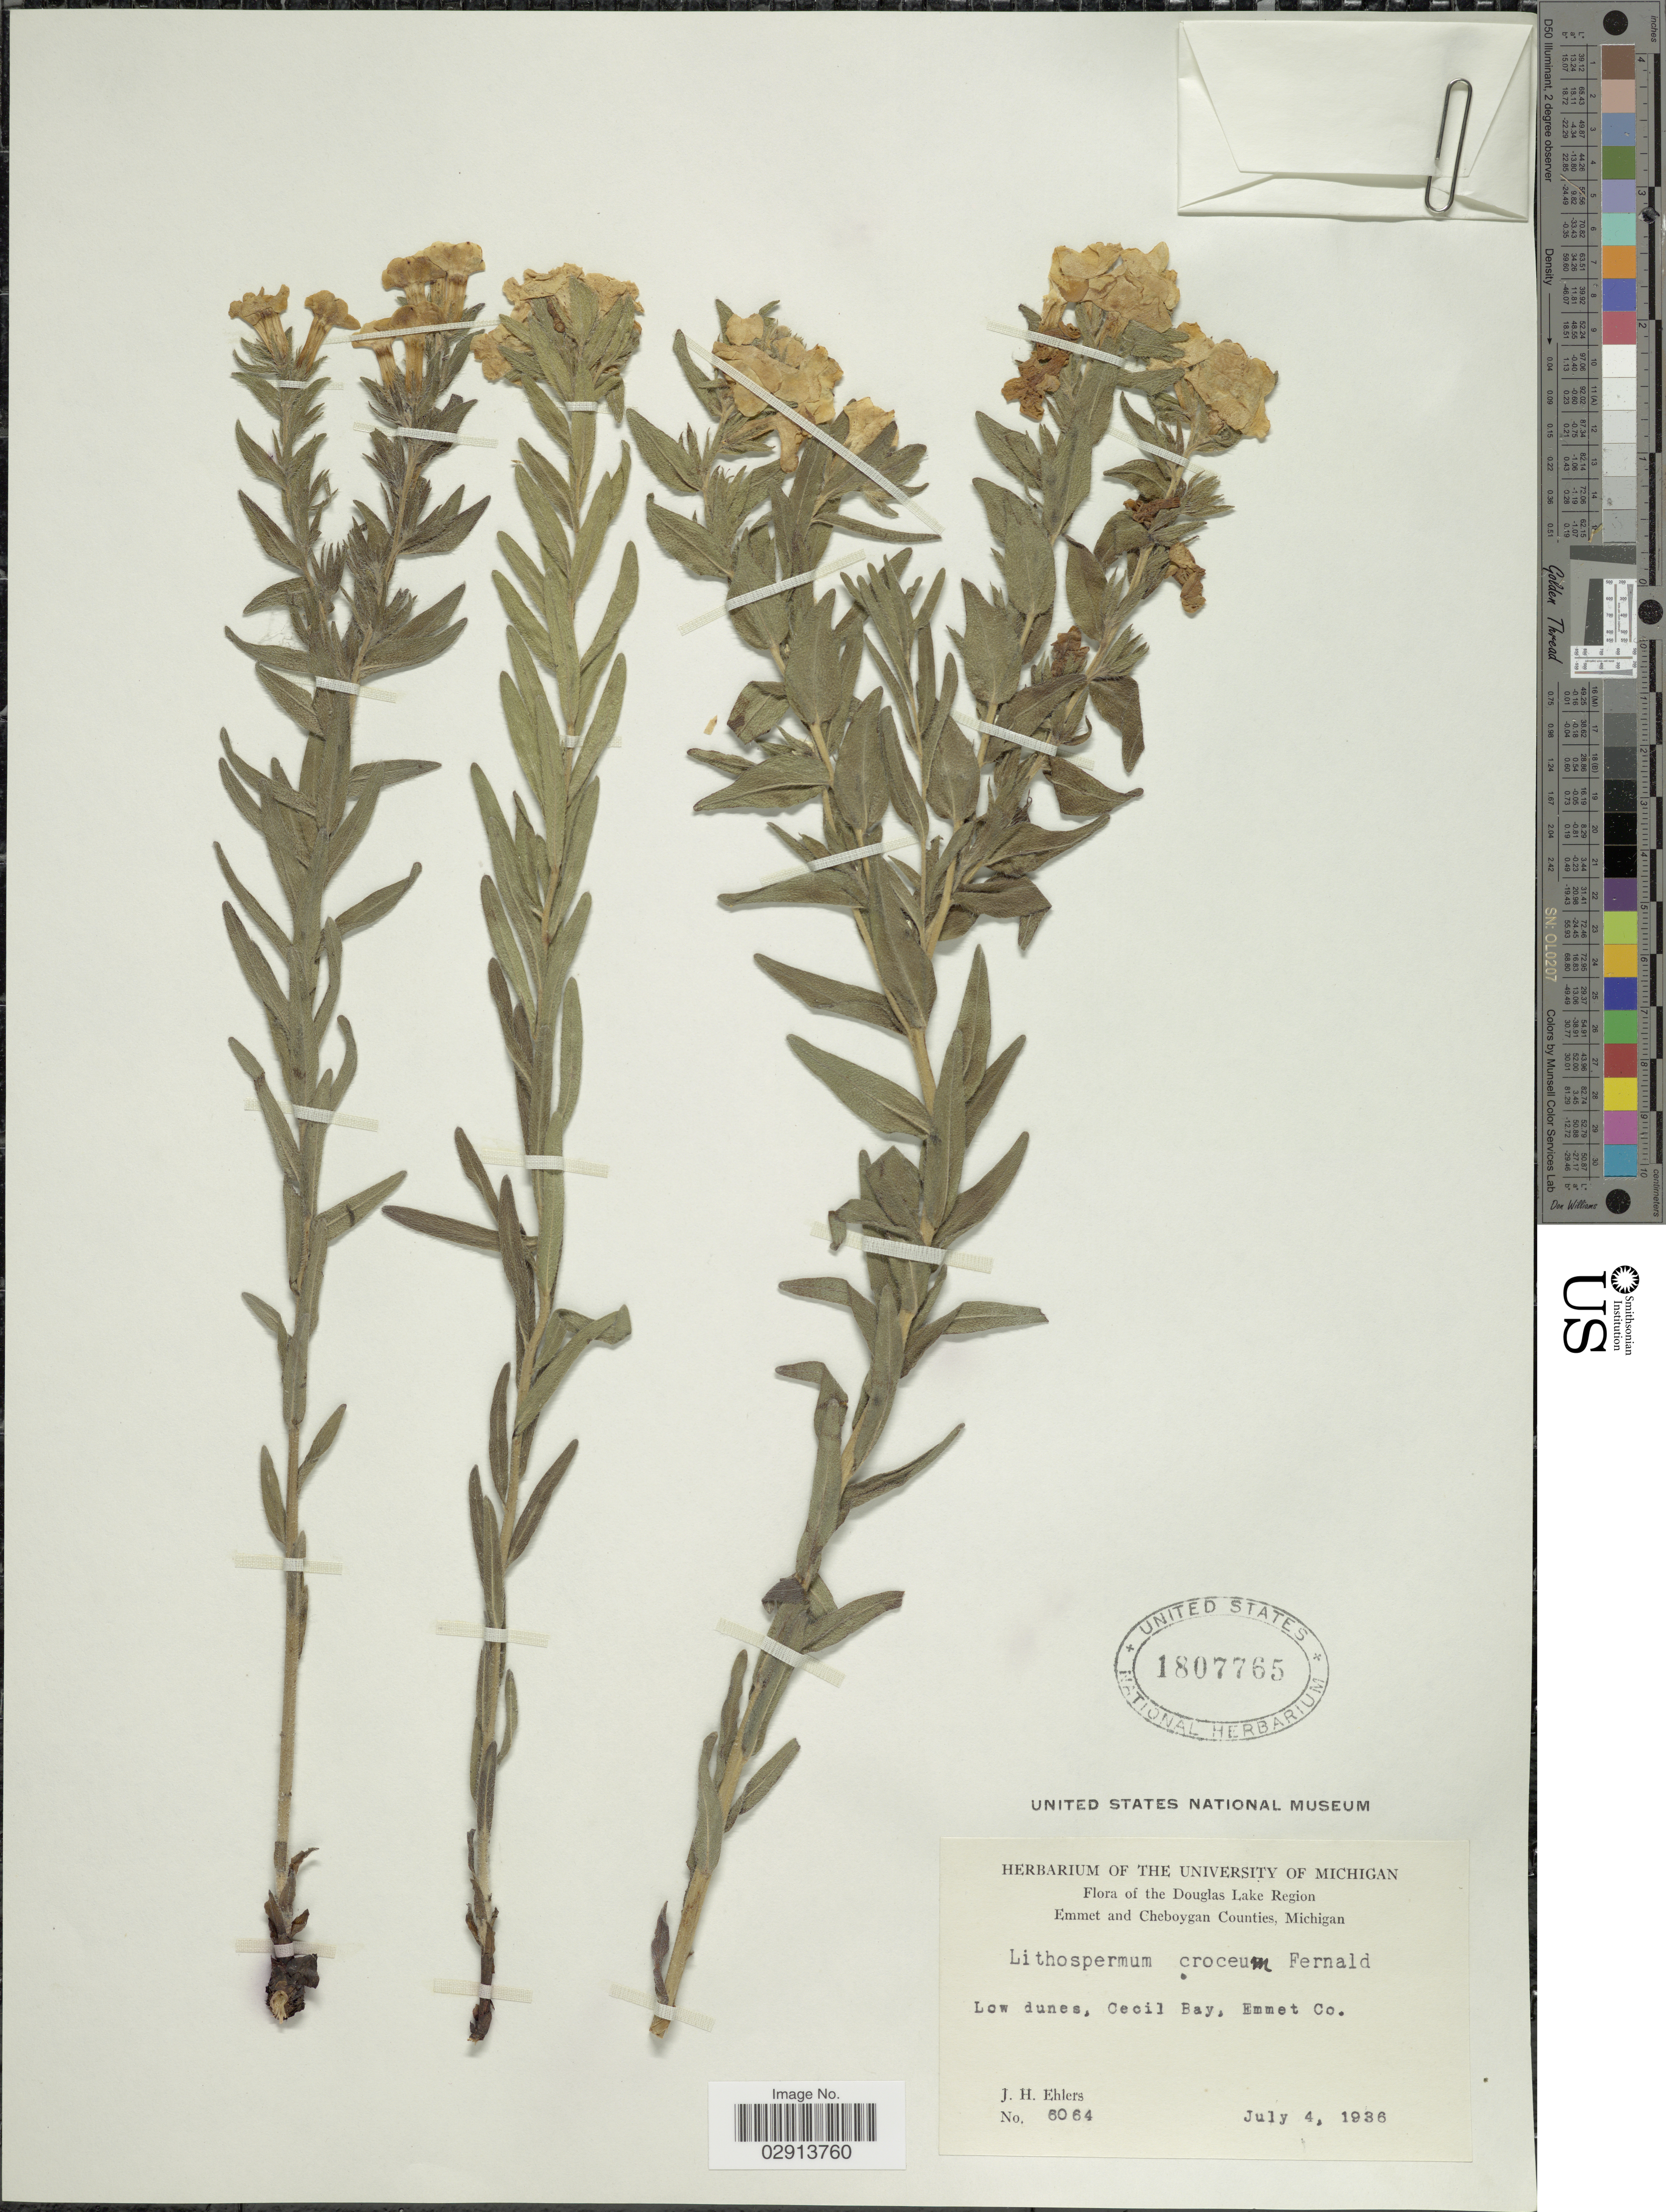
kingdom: Plantae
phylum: Tracheophyta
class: Magnoliopsida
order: Boraginales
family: Boraginaceae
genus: Lithospermum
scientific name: Lithospermum caroliniense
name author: (J.F. Gmel.) MacMill.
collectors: J. H. Ehlers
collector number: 6064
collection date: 1936-07-04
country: United States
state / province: Michigan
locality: The Douglas Lake Region Emmet and Cheboygan Counties, Michigan. Low dunes, Cecil Bay, Emmet Co.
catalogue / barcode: US 1807765